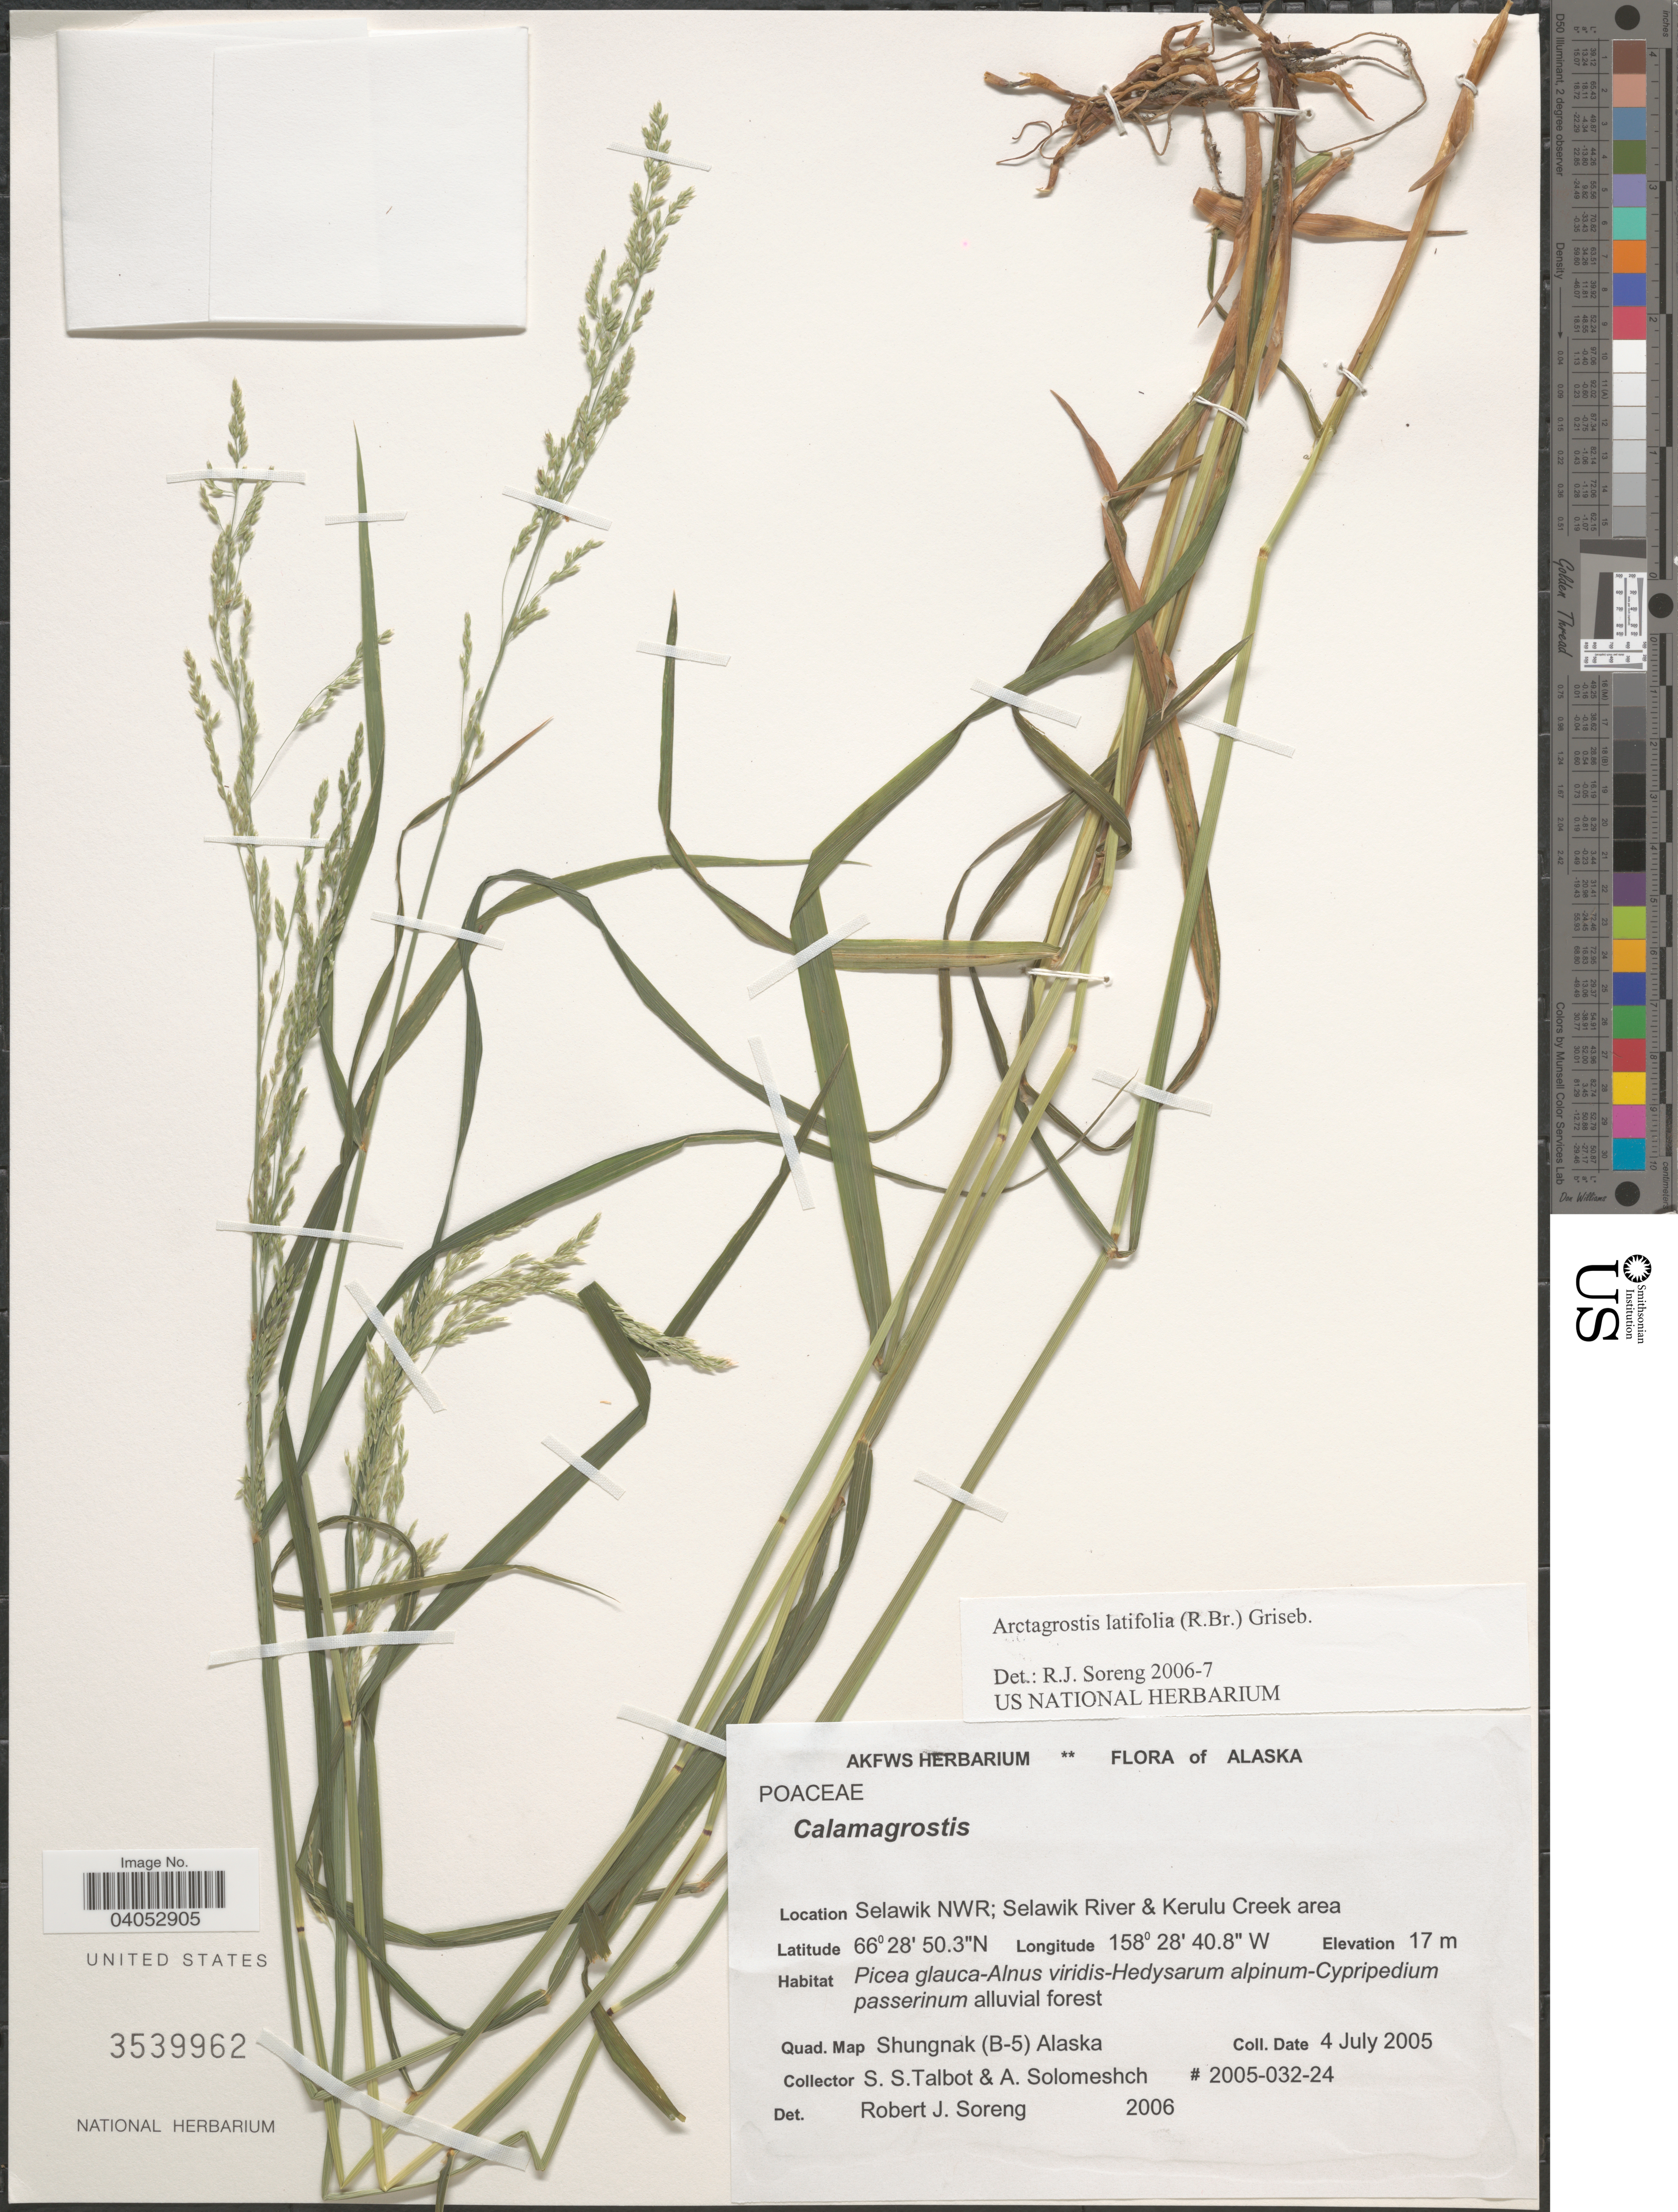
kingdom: Plantae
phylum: Tracheophyta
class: Liliopsida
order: Poales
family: Poaceae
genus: Arctagrostis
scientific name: Arctagrostis latifolia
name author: (R. Br.) Griseb.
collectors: S. S. Talbot & A. Solomeshch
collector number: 2005-032-24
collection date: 2005-07-04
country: United States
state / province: Alaska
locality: Selawik NWR; Selawik River & Kerulu Creek area. Quad. Map Shungnak (B-5).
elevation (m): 17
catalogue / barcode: US 3539962